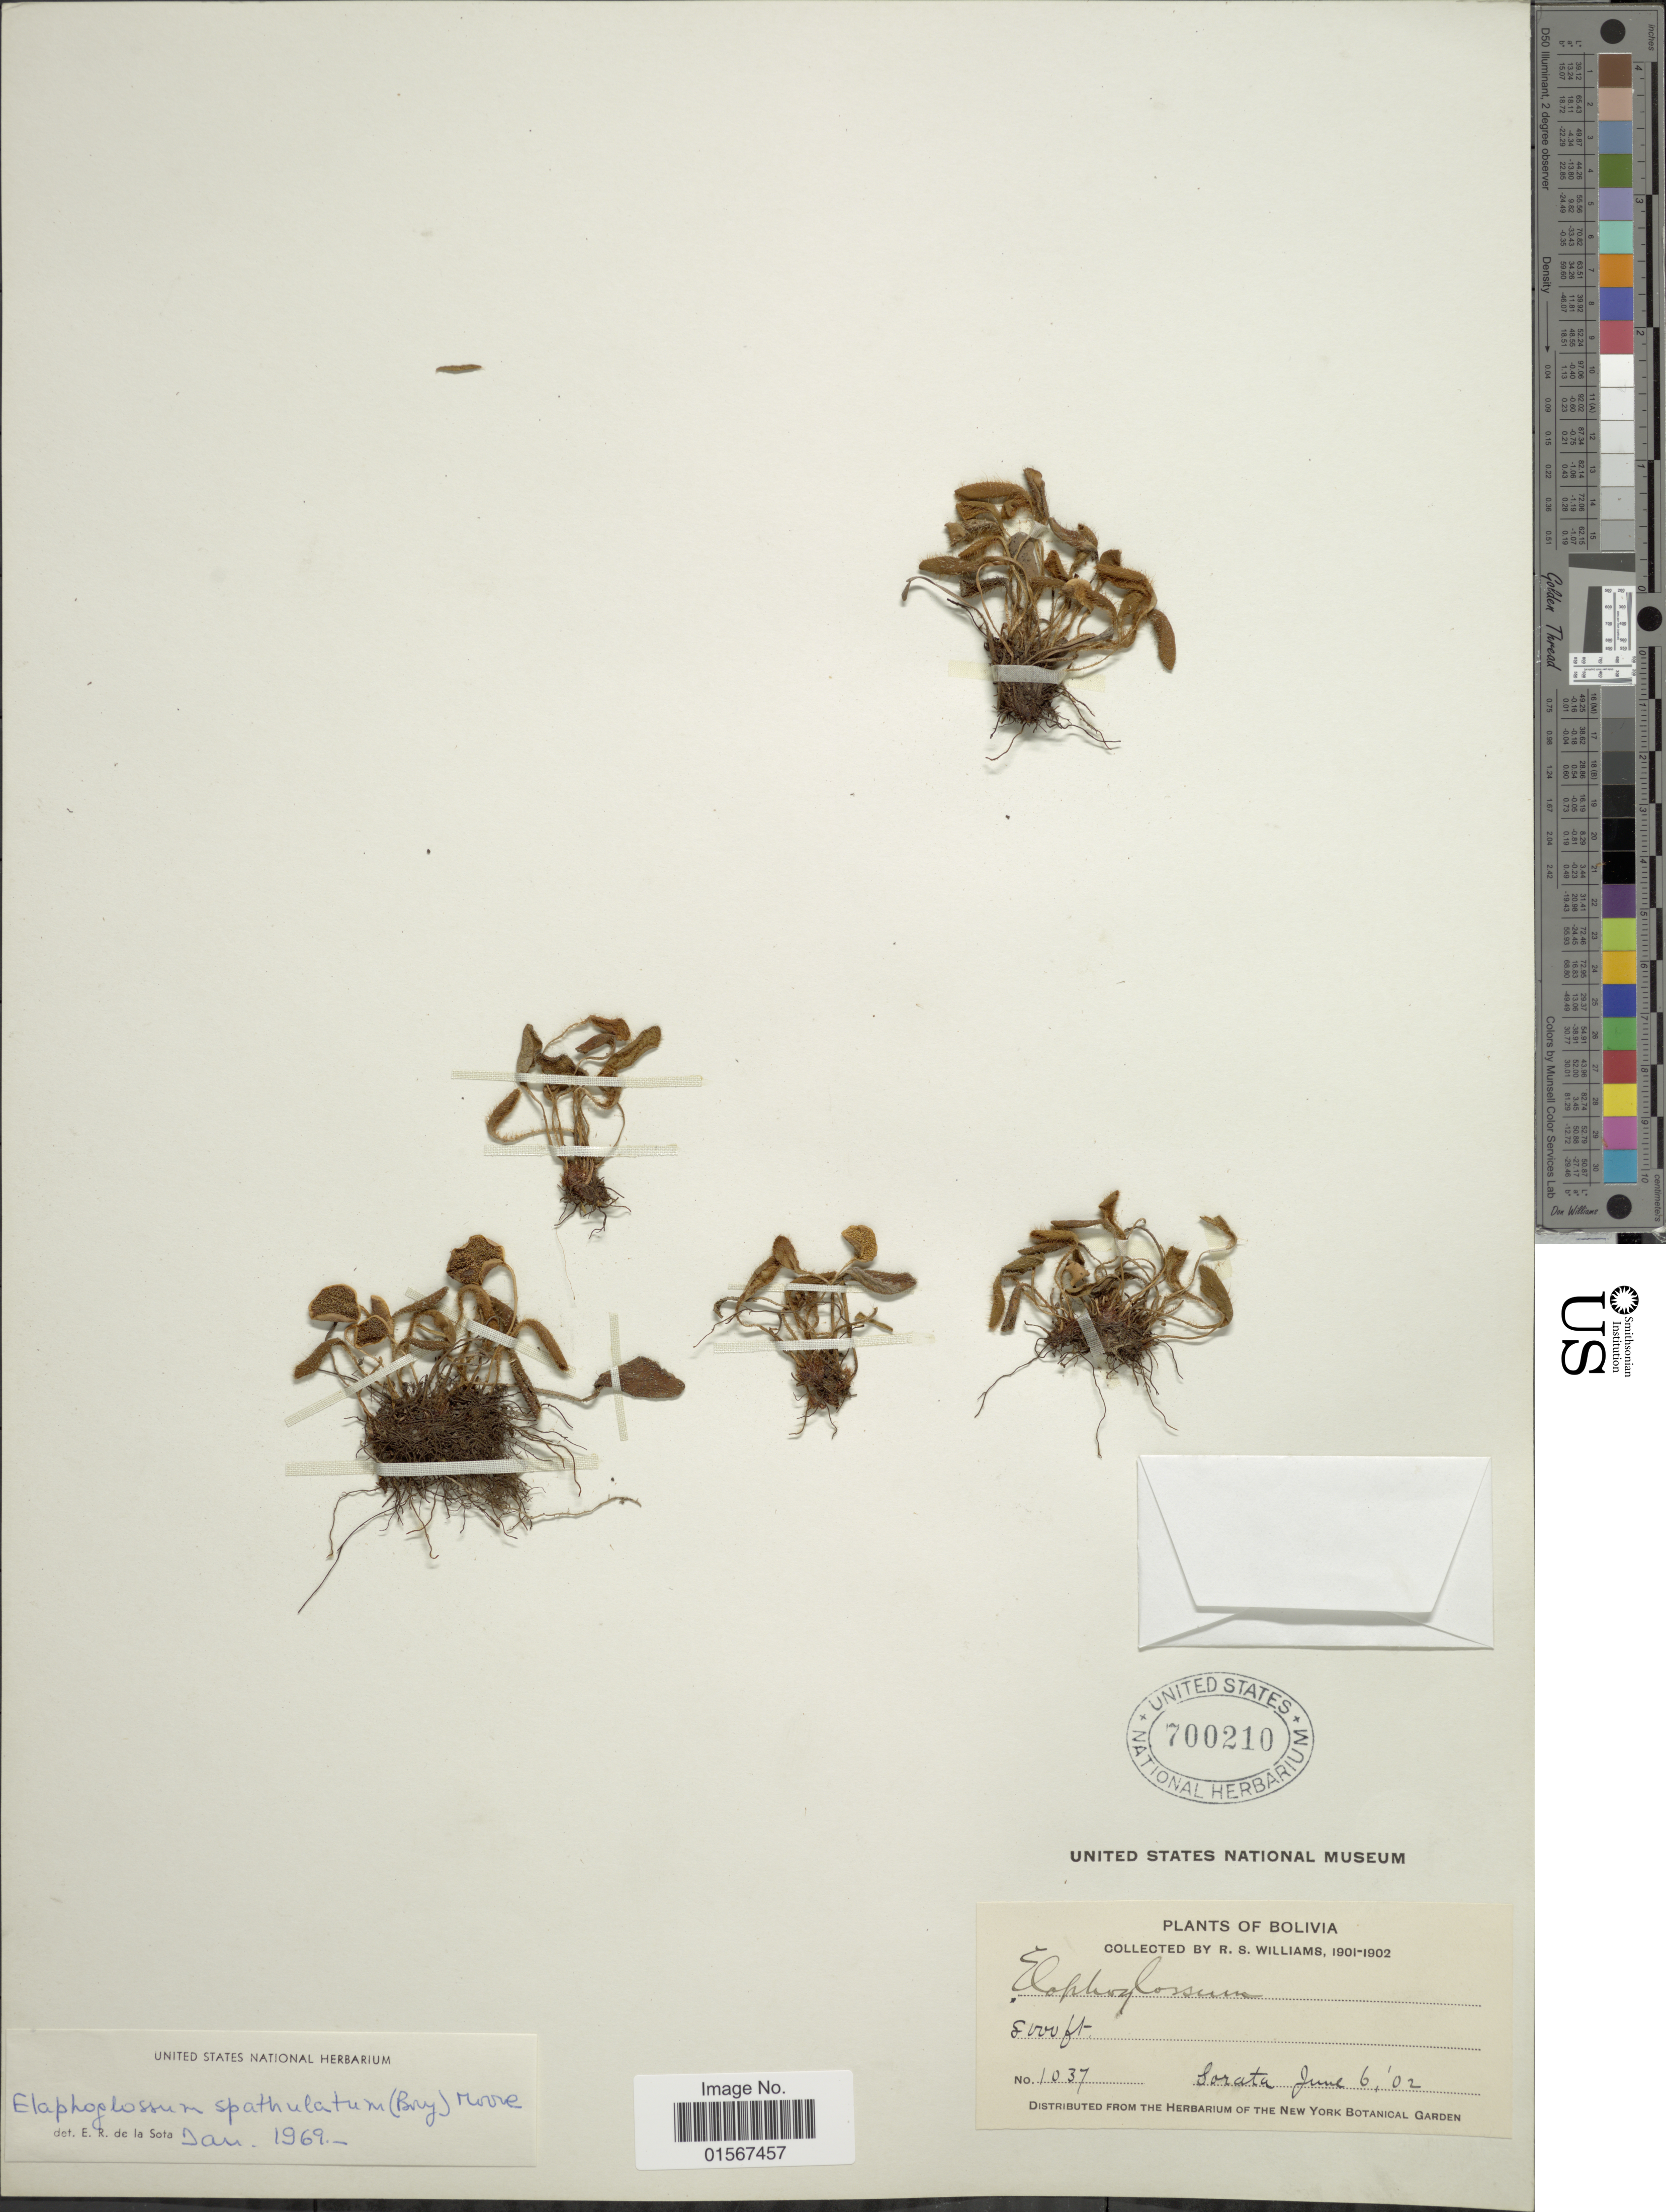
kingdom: Plantae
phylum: Tracheophyta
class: Polypodiopsida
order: Polypodiales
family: Dryopteridaceae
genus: Elaphoglossum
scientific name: Elaphoglossum piloselloides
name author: (C. Presl) T. Moore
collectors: R. S. Williams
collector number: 1037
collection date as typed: June 6, '02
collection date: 1902-06-06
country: Bolivia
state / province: La Páz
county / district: Larecaja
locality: Sorata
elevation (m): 2438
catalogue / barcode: US 700210